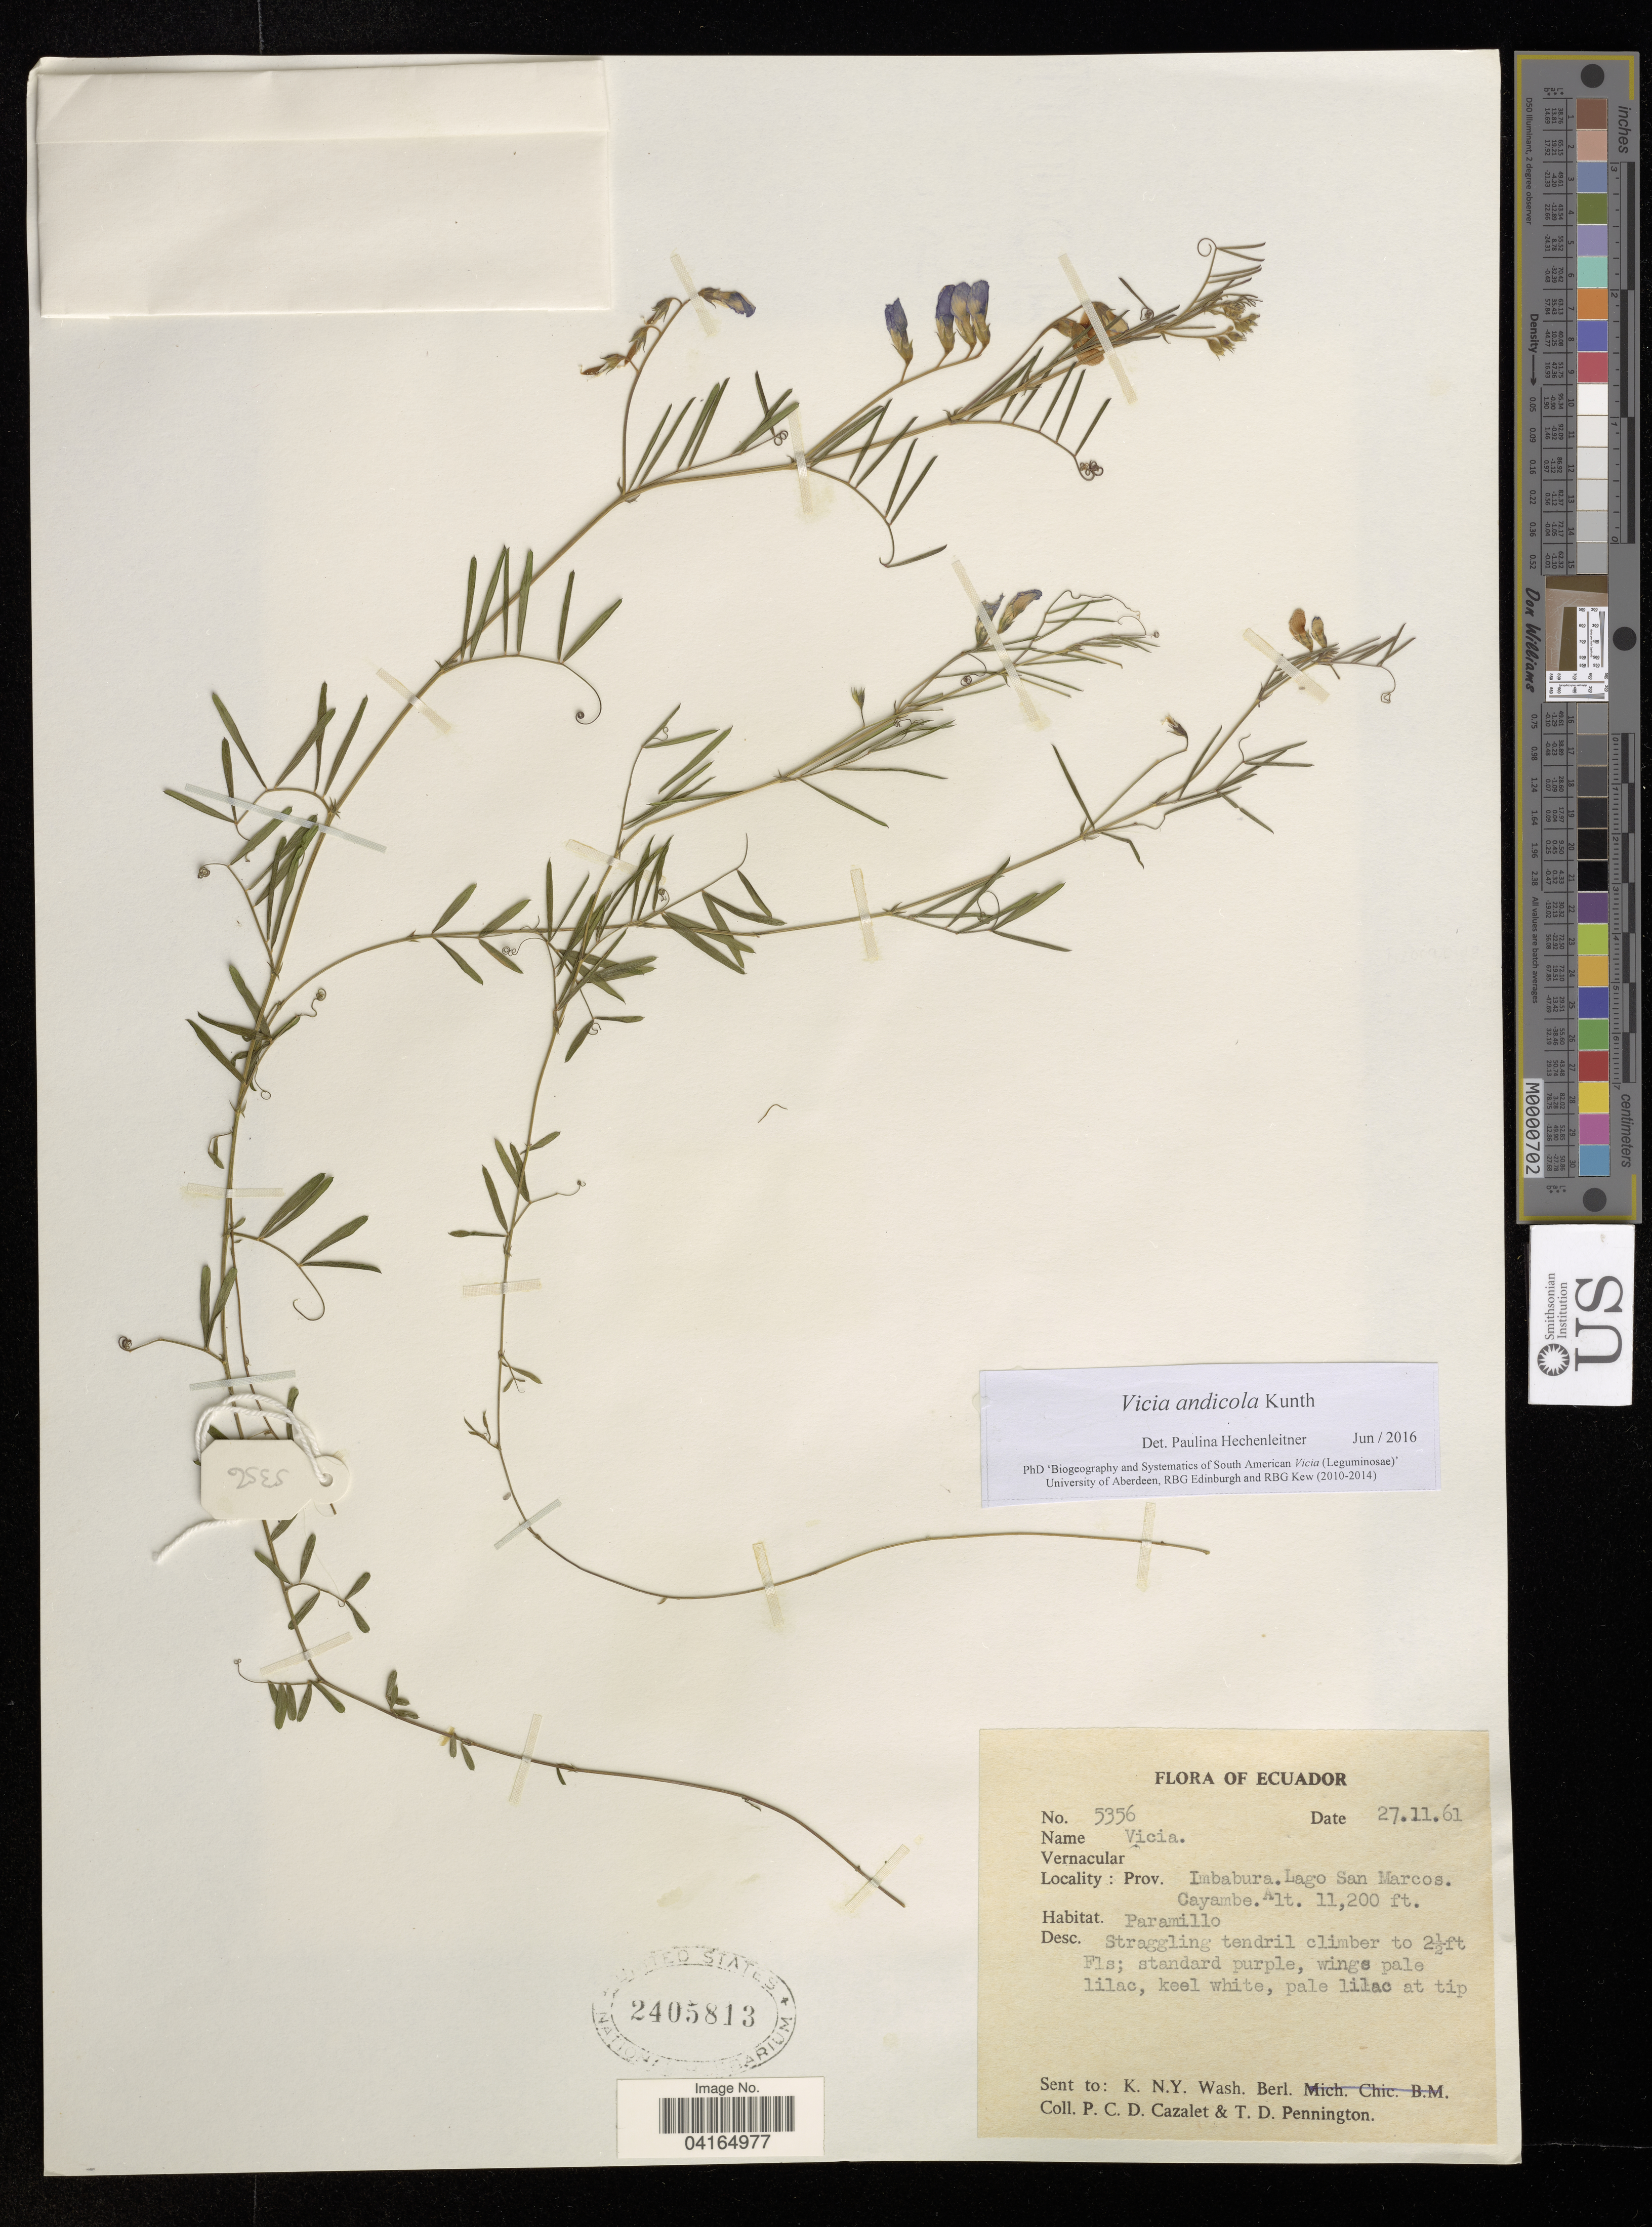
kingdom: Plantae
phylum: Tracheophyta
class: Magnoliopsida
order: Fabales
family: Fabaceae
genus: Vicia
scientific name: Vicia andicola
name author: Kunth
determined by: Hechenleitner, Paulina, RBG Edinburgh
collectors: P. Cazalet & T. D. Pennington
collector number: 5356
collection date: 1961-11-27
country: Ecuador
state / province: Imbabura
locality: Prov. Imbabura. Lago San Marcos. Cayambe.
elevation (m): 3414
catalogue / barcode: US 2405813